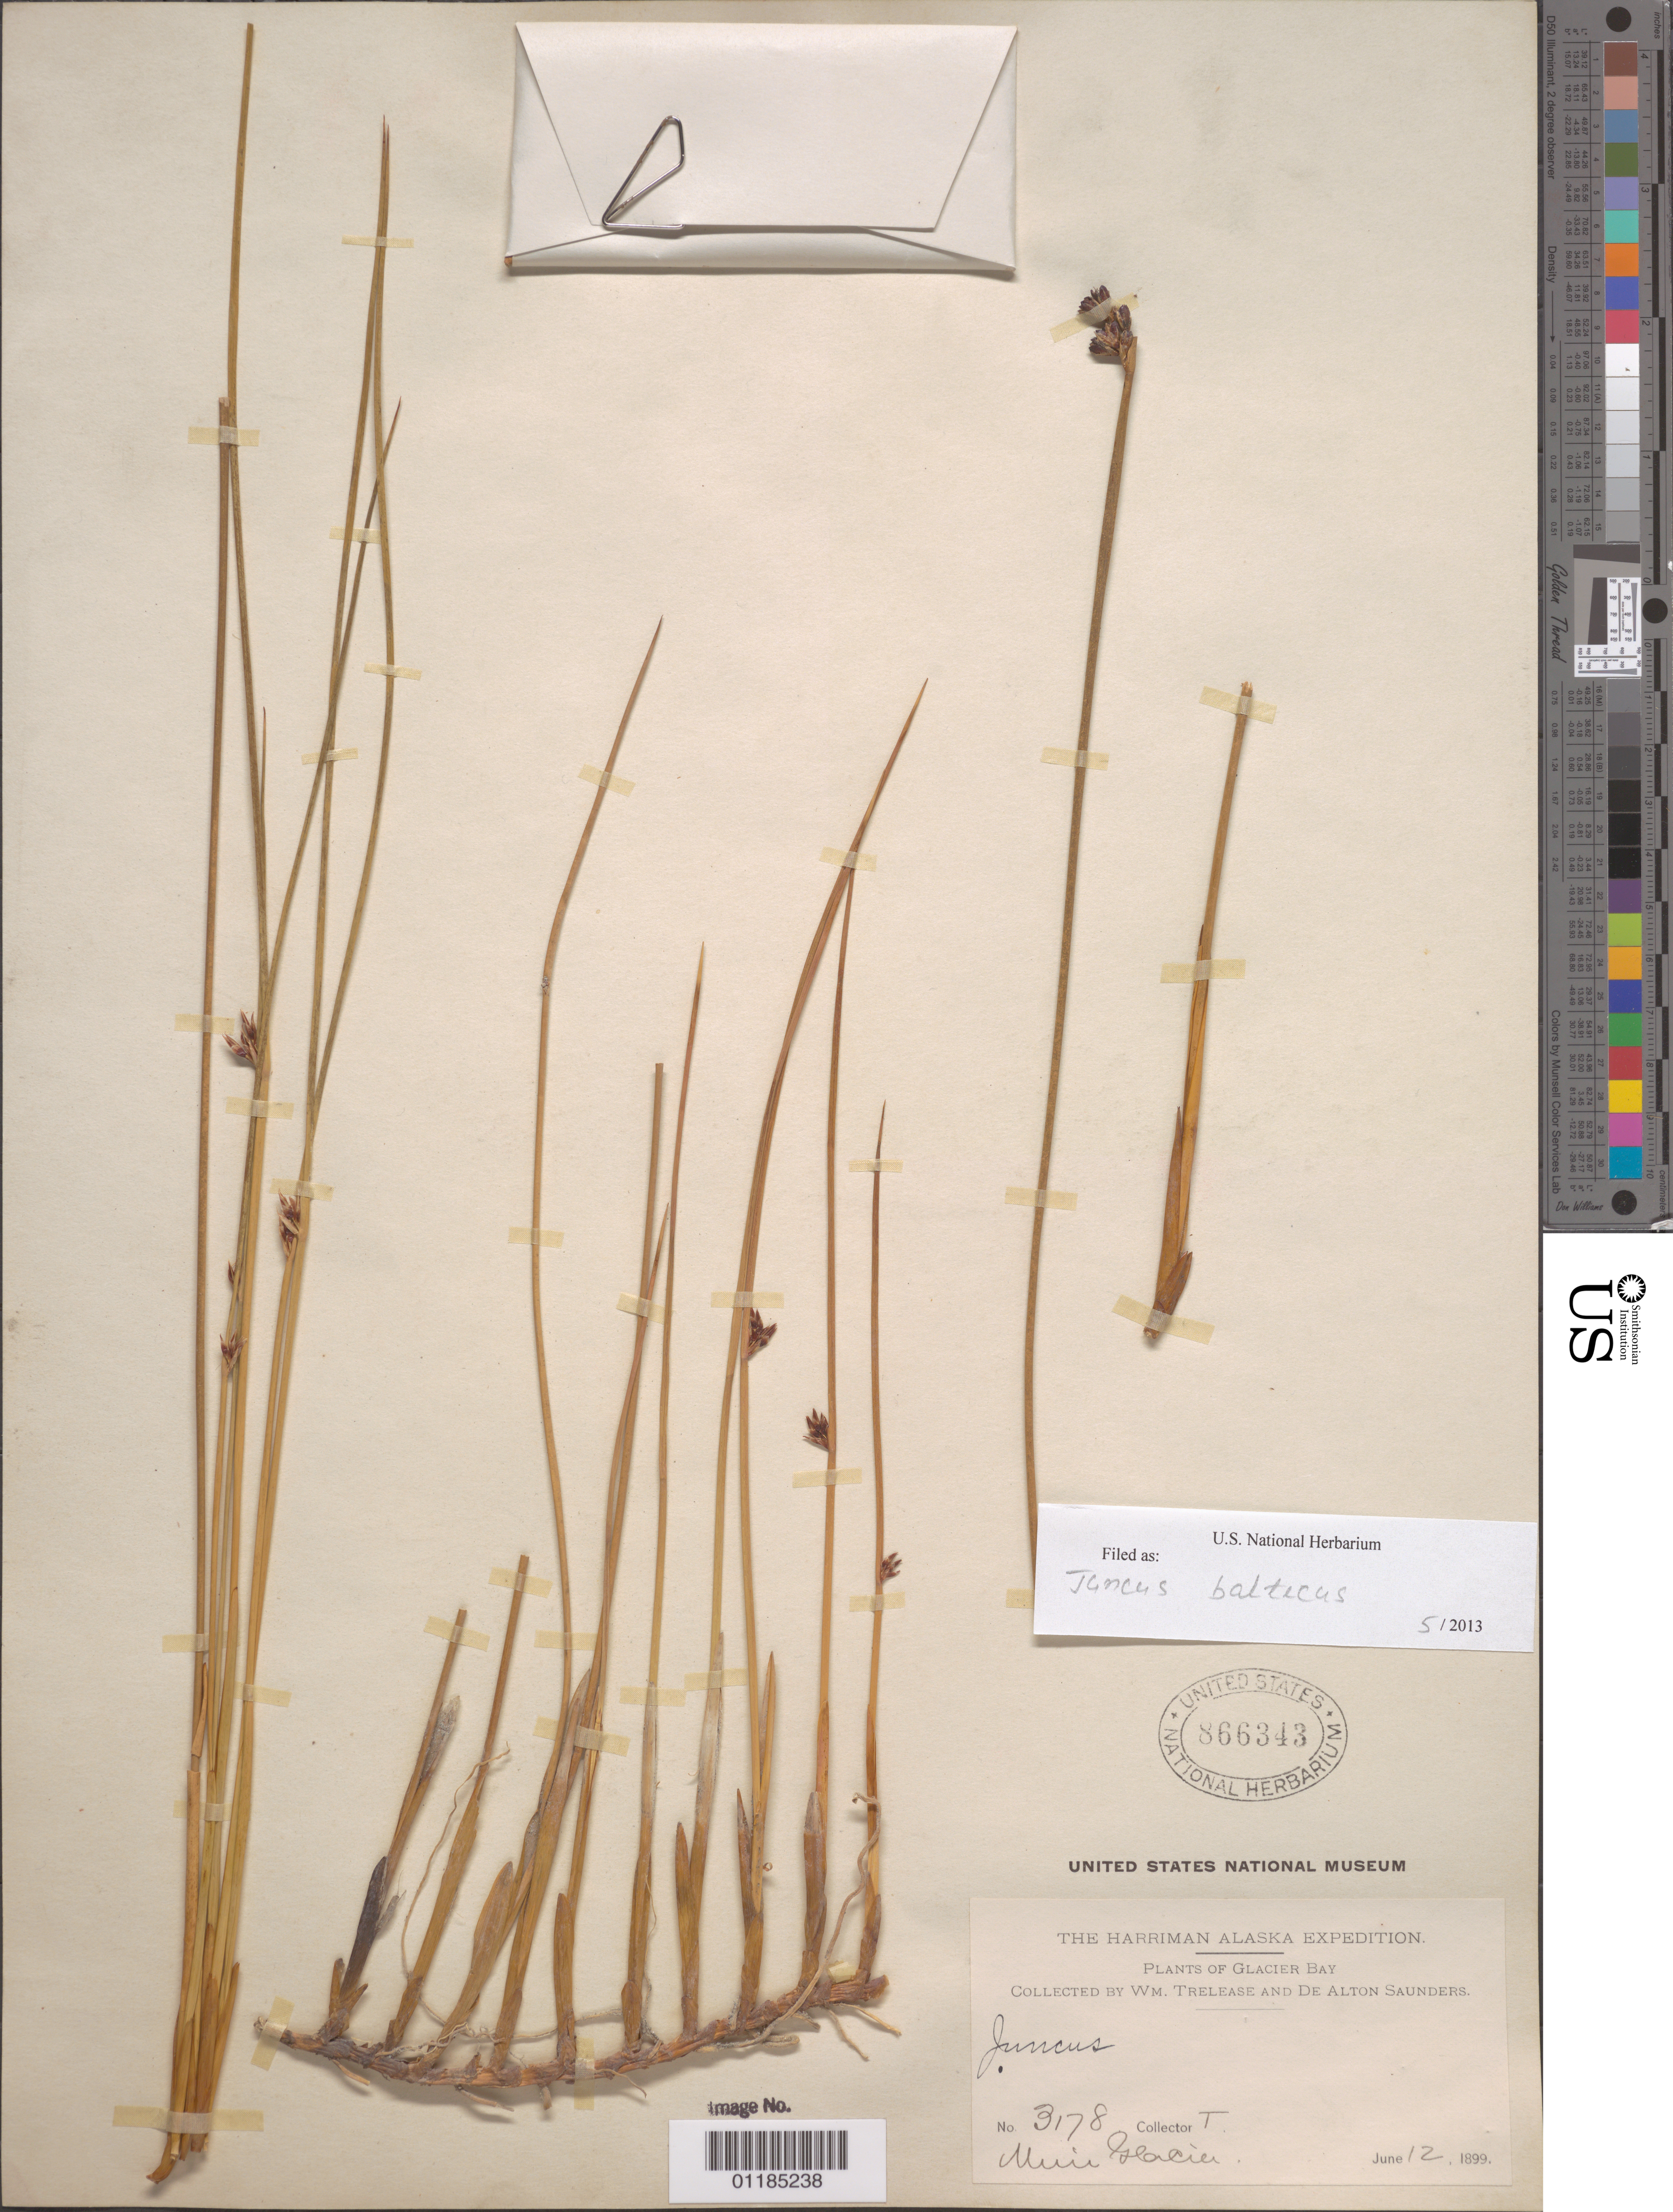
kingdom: Plantae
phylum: Tracheophyta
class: Liliopsida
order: Poales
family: Juncaceae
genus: Juncus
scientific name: Juncus balticus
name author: Willd.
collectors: W. Trelease & D. Saunders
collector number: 3177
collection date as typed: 12 Jun 1899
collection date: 1899-06-12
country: United States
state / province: Alaska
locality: Muir Glacier.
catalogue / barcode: US 866343